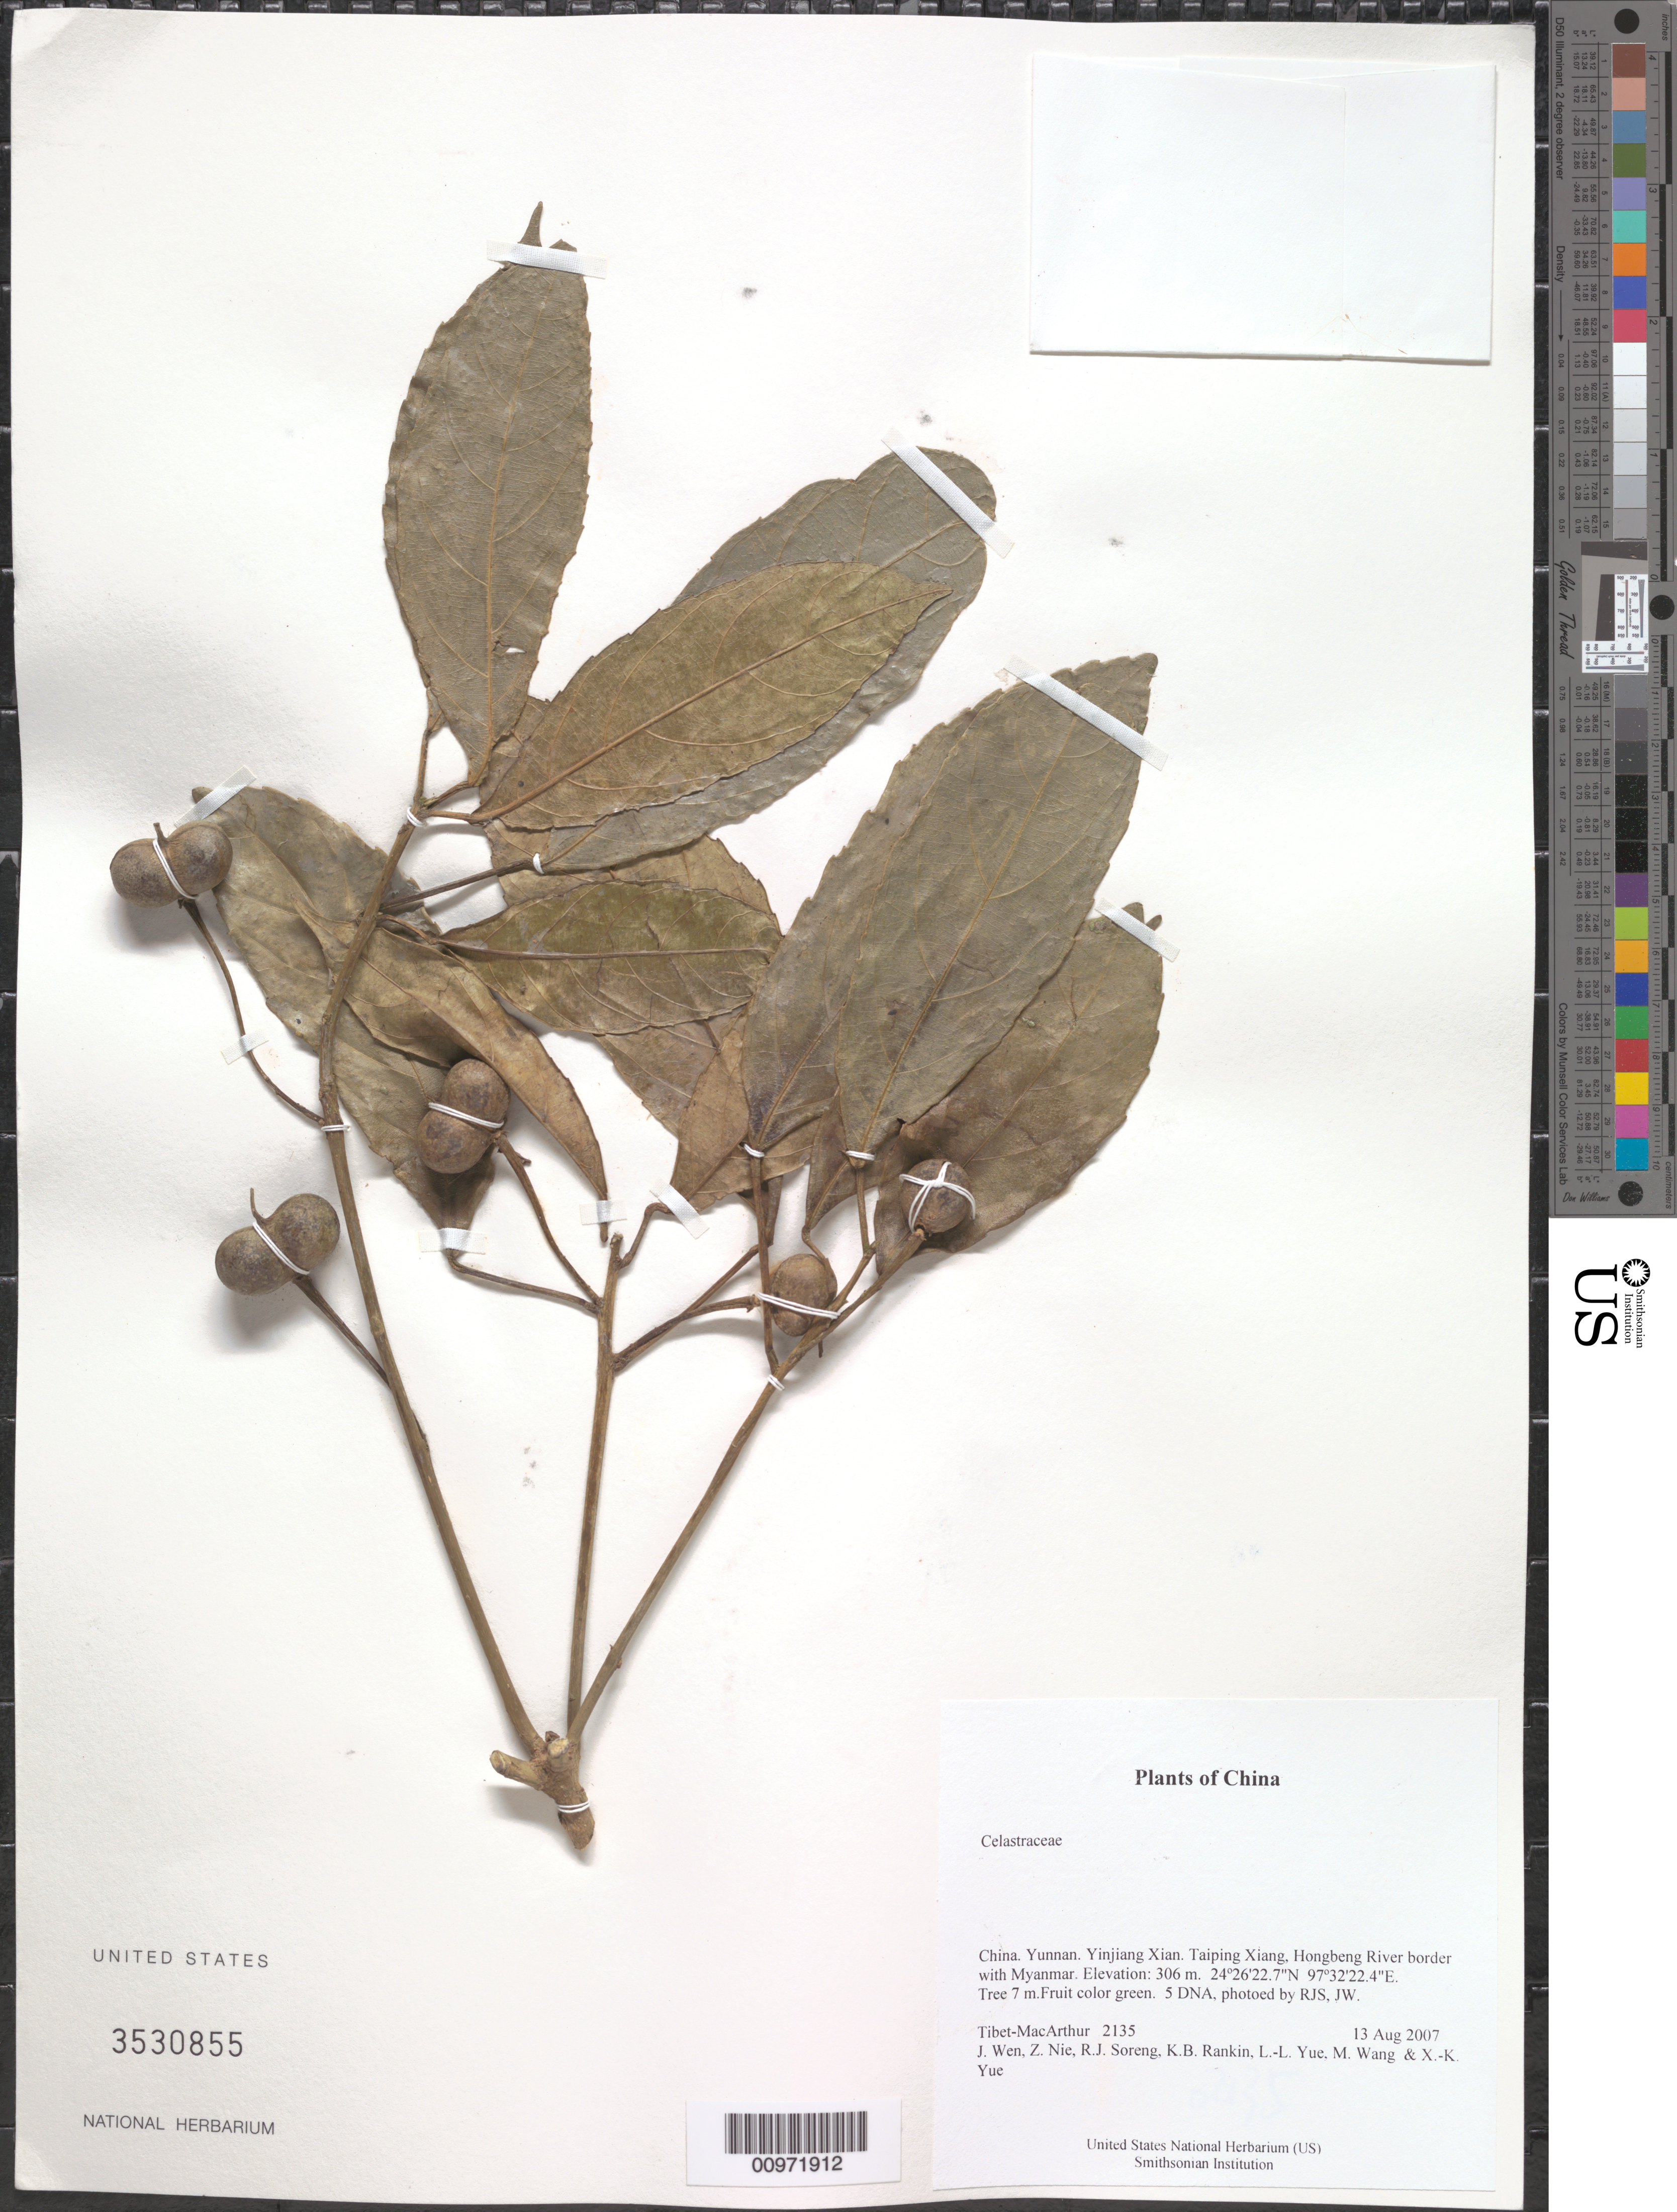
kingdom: Plantae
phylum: Tracheophyta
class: Magnoliopsida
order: Celastrales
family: Celastraceae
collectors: Tibet-MacArthur, J. Wen, Z. Nie, R. J. Soreng, K. Rankin, L. Yue, M. Wang & X. Yue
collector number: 2135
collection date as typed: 13 Aug 2007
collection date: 2007-08-13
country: China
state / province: Yunnan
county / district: Yinjiang Xian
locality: Taiping Xiang, Hongbeng River border with Myanmar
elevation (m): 306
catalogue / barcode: US 3530855